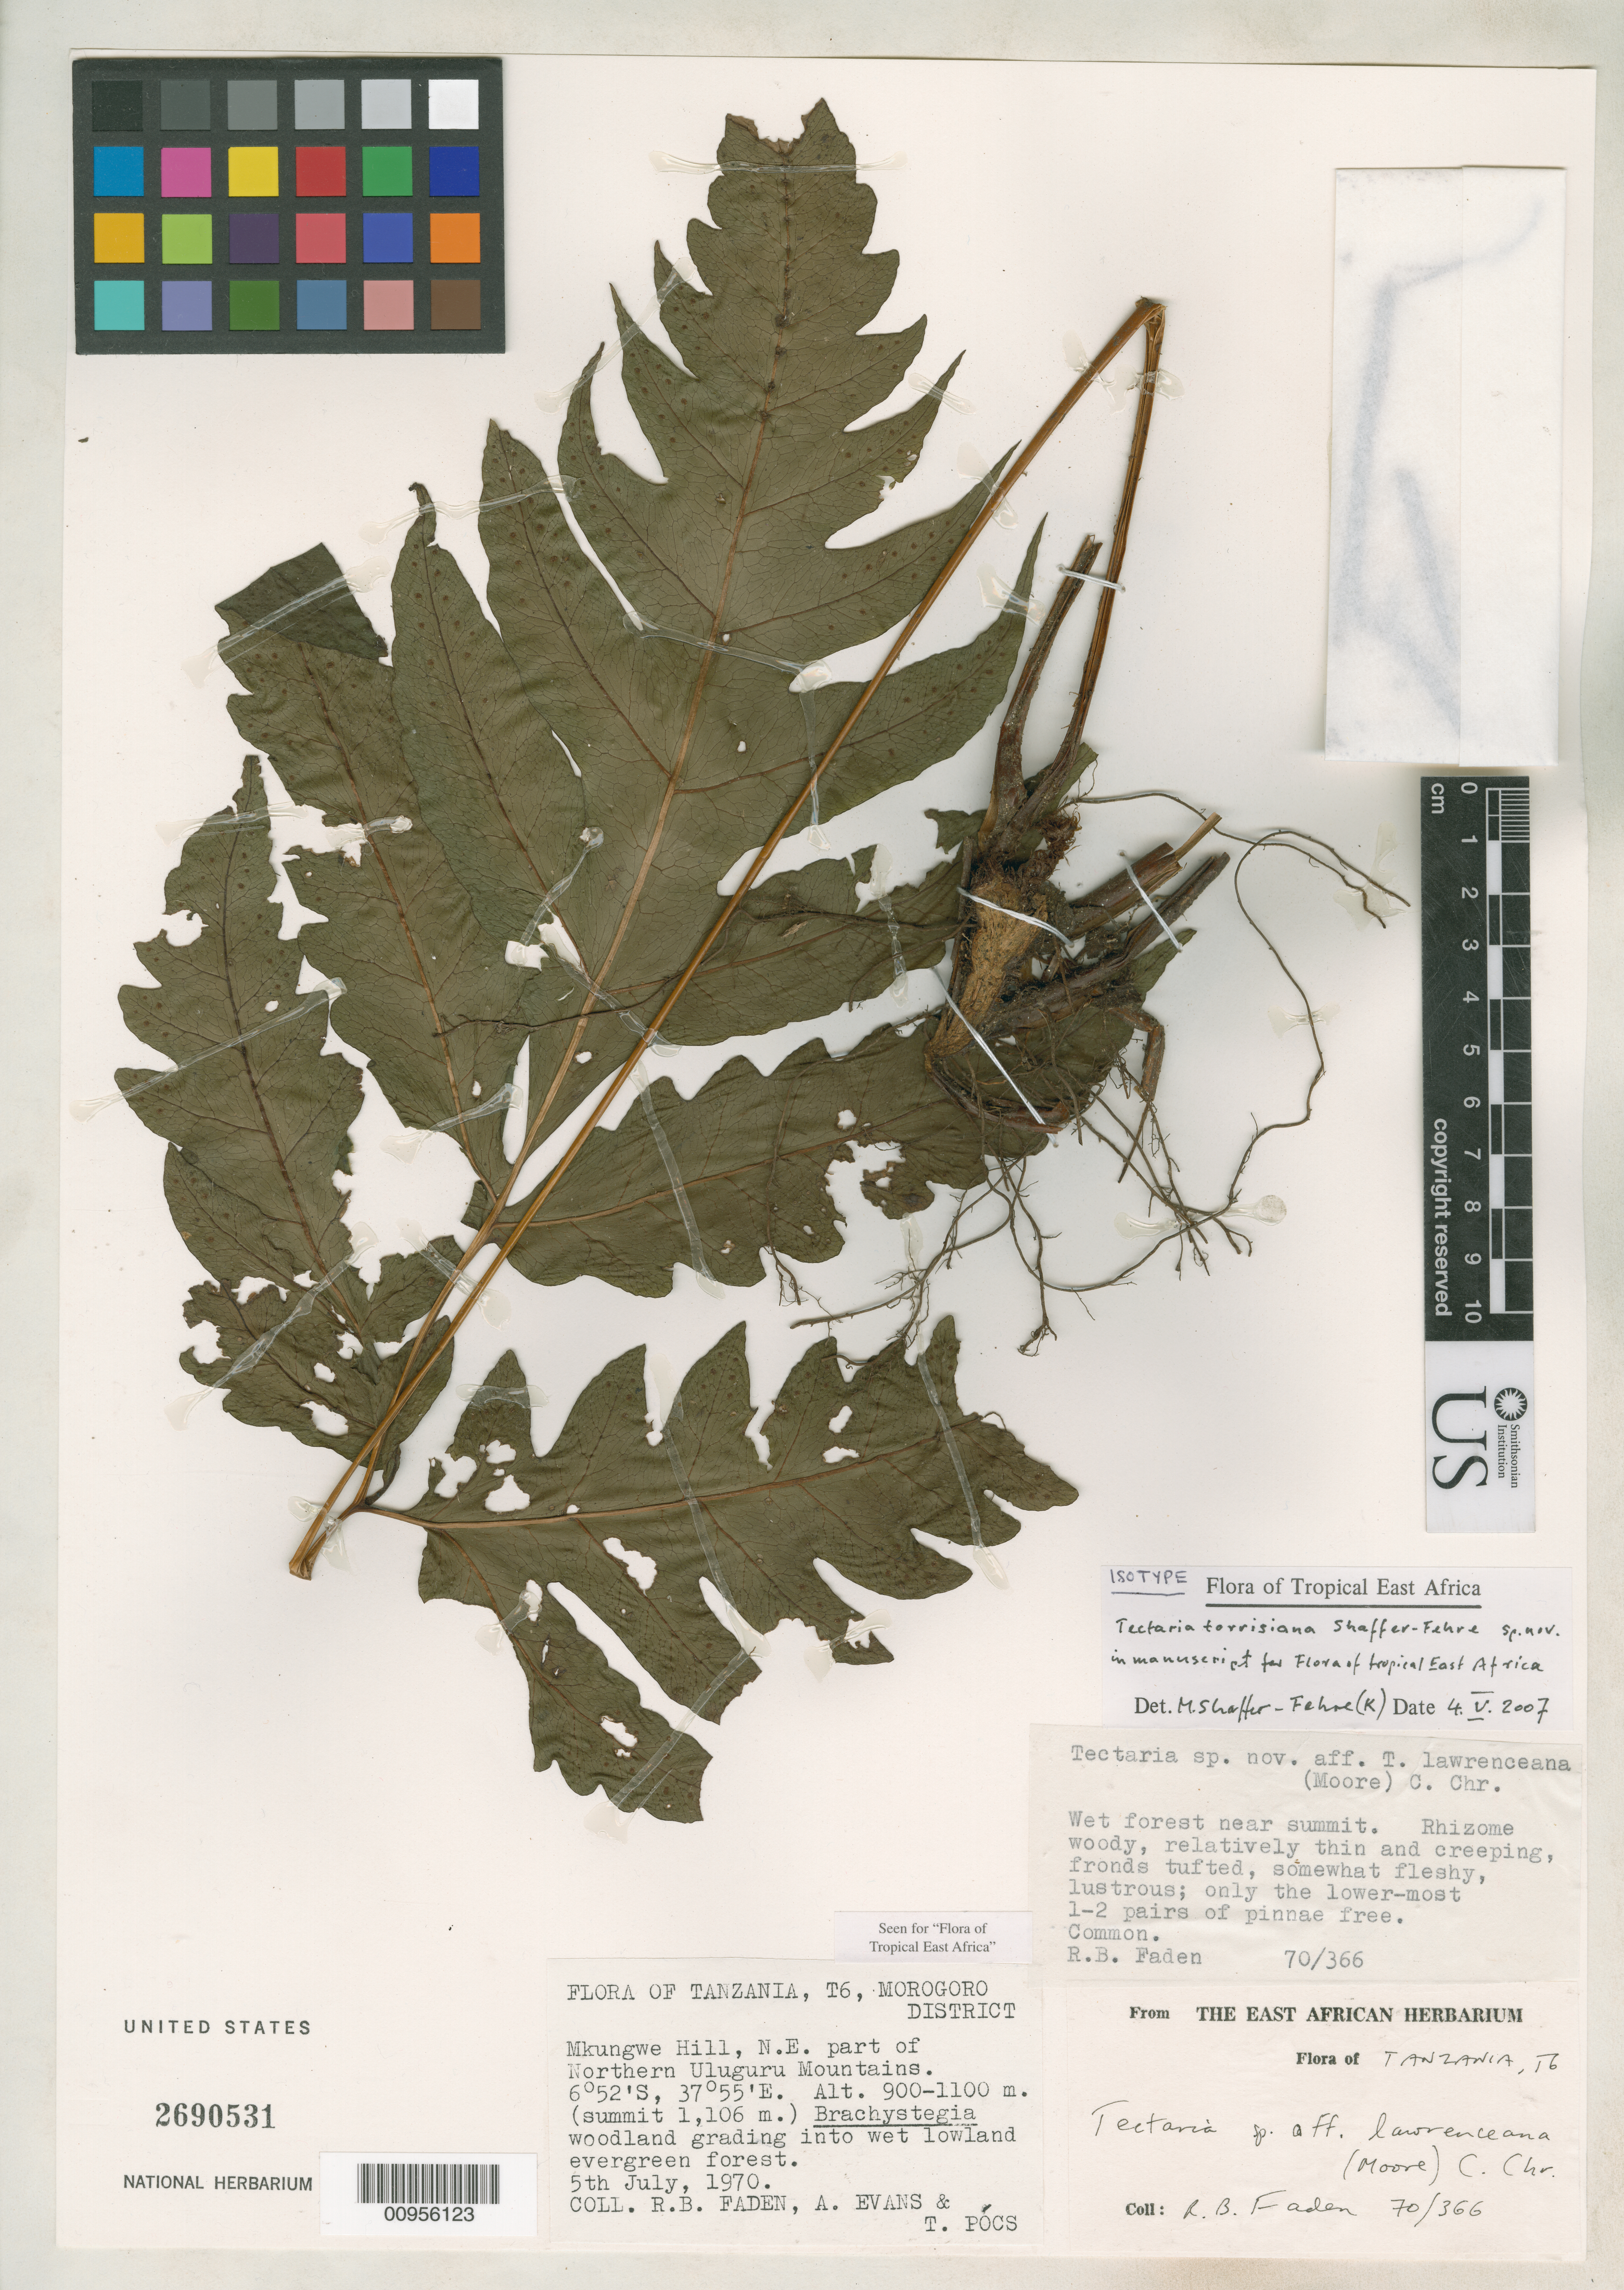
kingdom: Plantae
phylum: Tracheophyta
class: Polypodiopsida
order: Polypodiales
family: Tectariaceae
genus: Tectaria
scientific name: Tectaria torrisiana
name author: Shaffer-Fehre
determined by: Shaffer-Fehre, M.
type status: Isotype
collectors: R. B. Faden, A. Evans & T. Pocs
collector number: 70/366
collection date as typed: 05 Jul 1970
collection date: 1970-07-05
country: Tanzania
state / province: Morogoro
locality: T6, Morogoro District. Mkungwe Hill, N.E. part of Northern Uluguru Mountains.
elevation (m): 900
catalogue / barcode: US 2690531